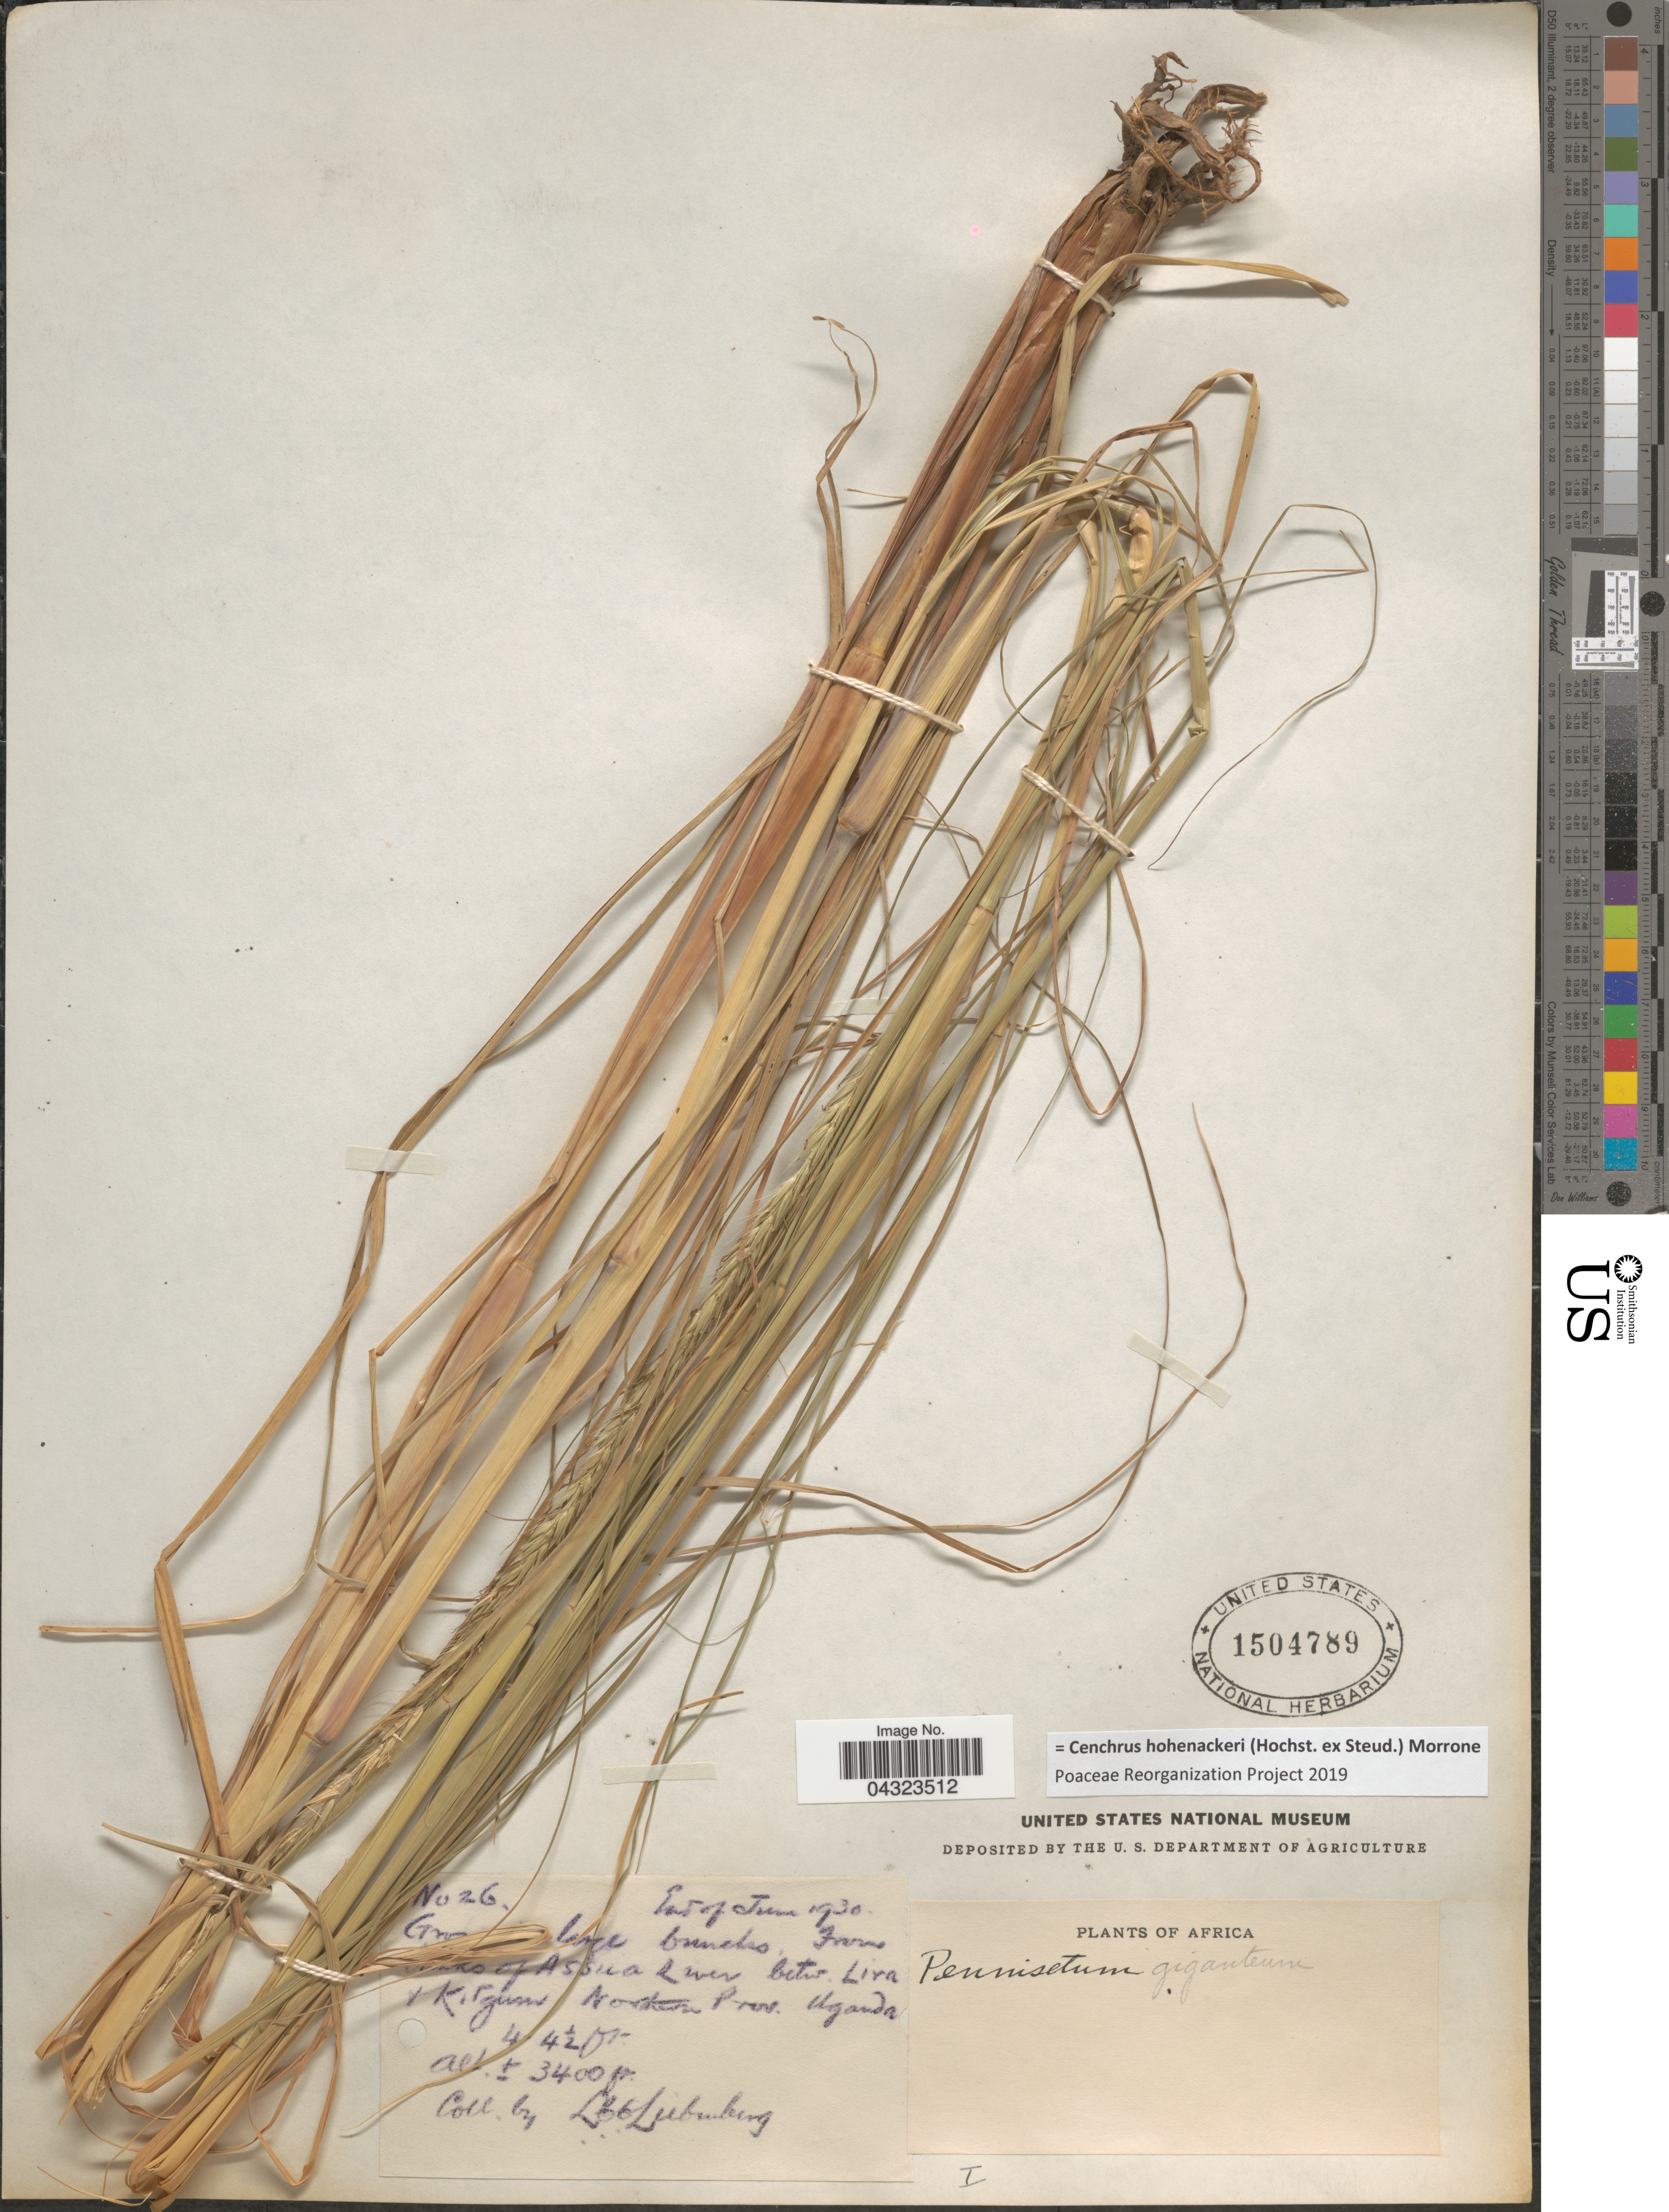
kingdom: Plantae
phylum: Tracheophyta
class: Liliopsida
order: Poales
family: Poaceae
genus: Cenchrus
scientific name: Cenchrus hohenackeri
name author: (Hochst. ex Steud.) Morrone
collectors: L. Leibenburg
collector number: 26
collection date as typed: End of June 1930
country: Uganda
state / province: Northern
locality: [illegible text] of Assua River betw. Lira & Kitgum.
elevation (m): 1036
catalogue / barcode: US 1504789